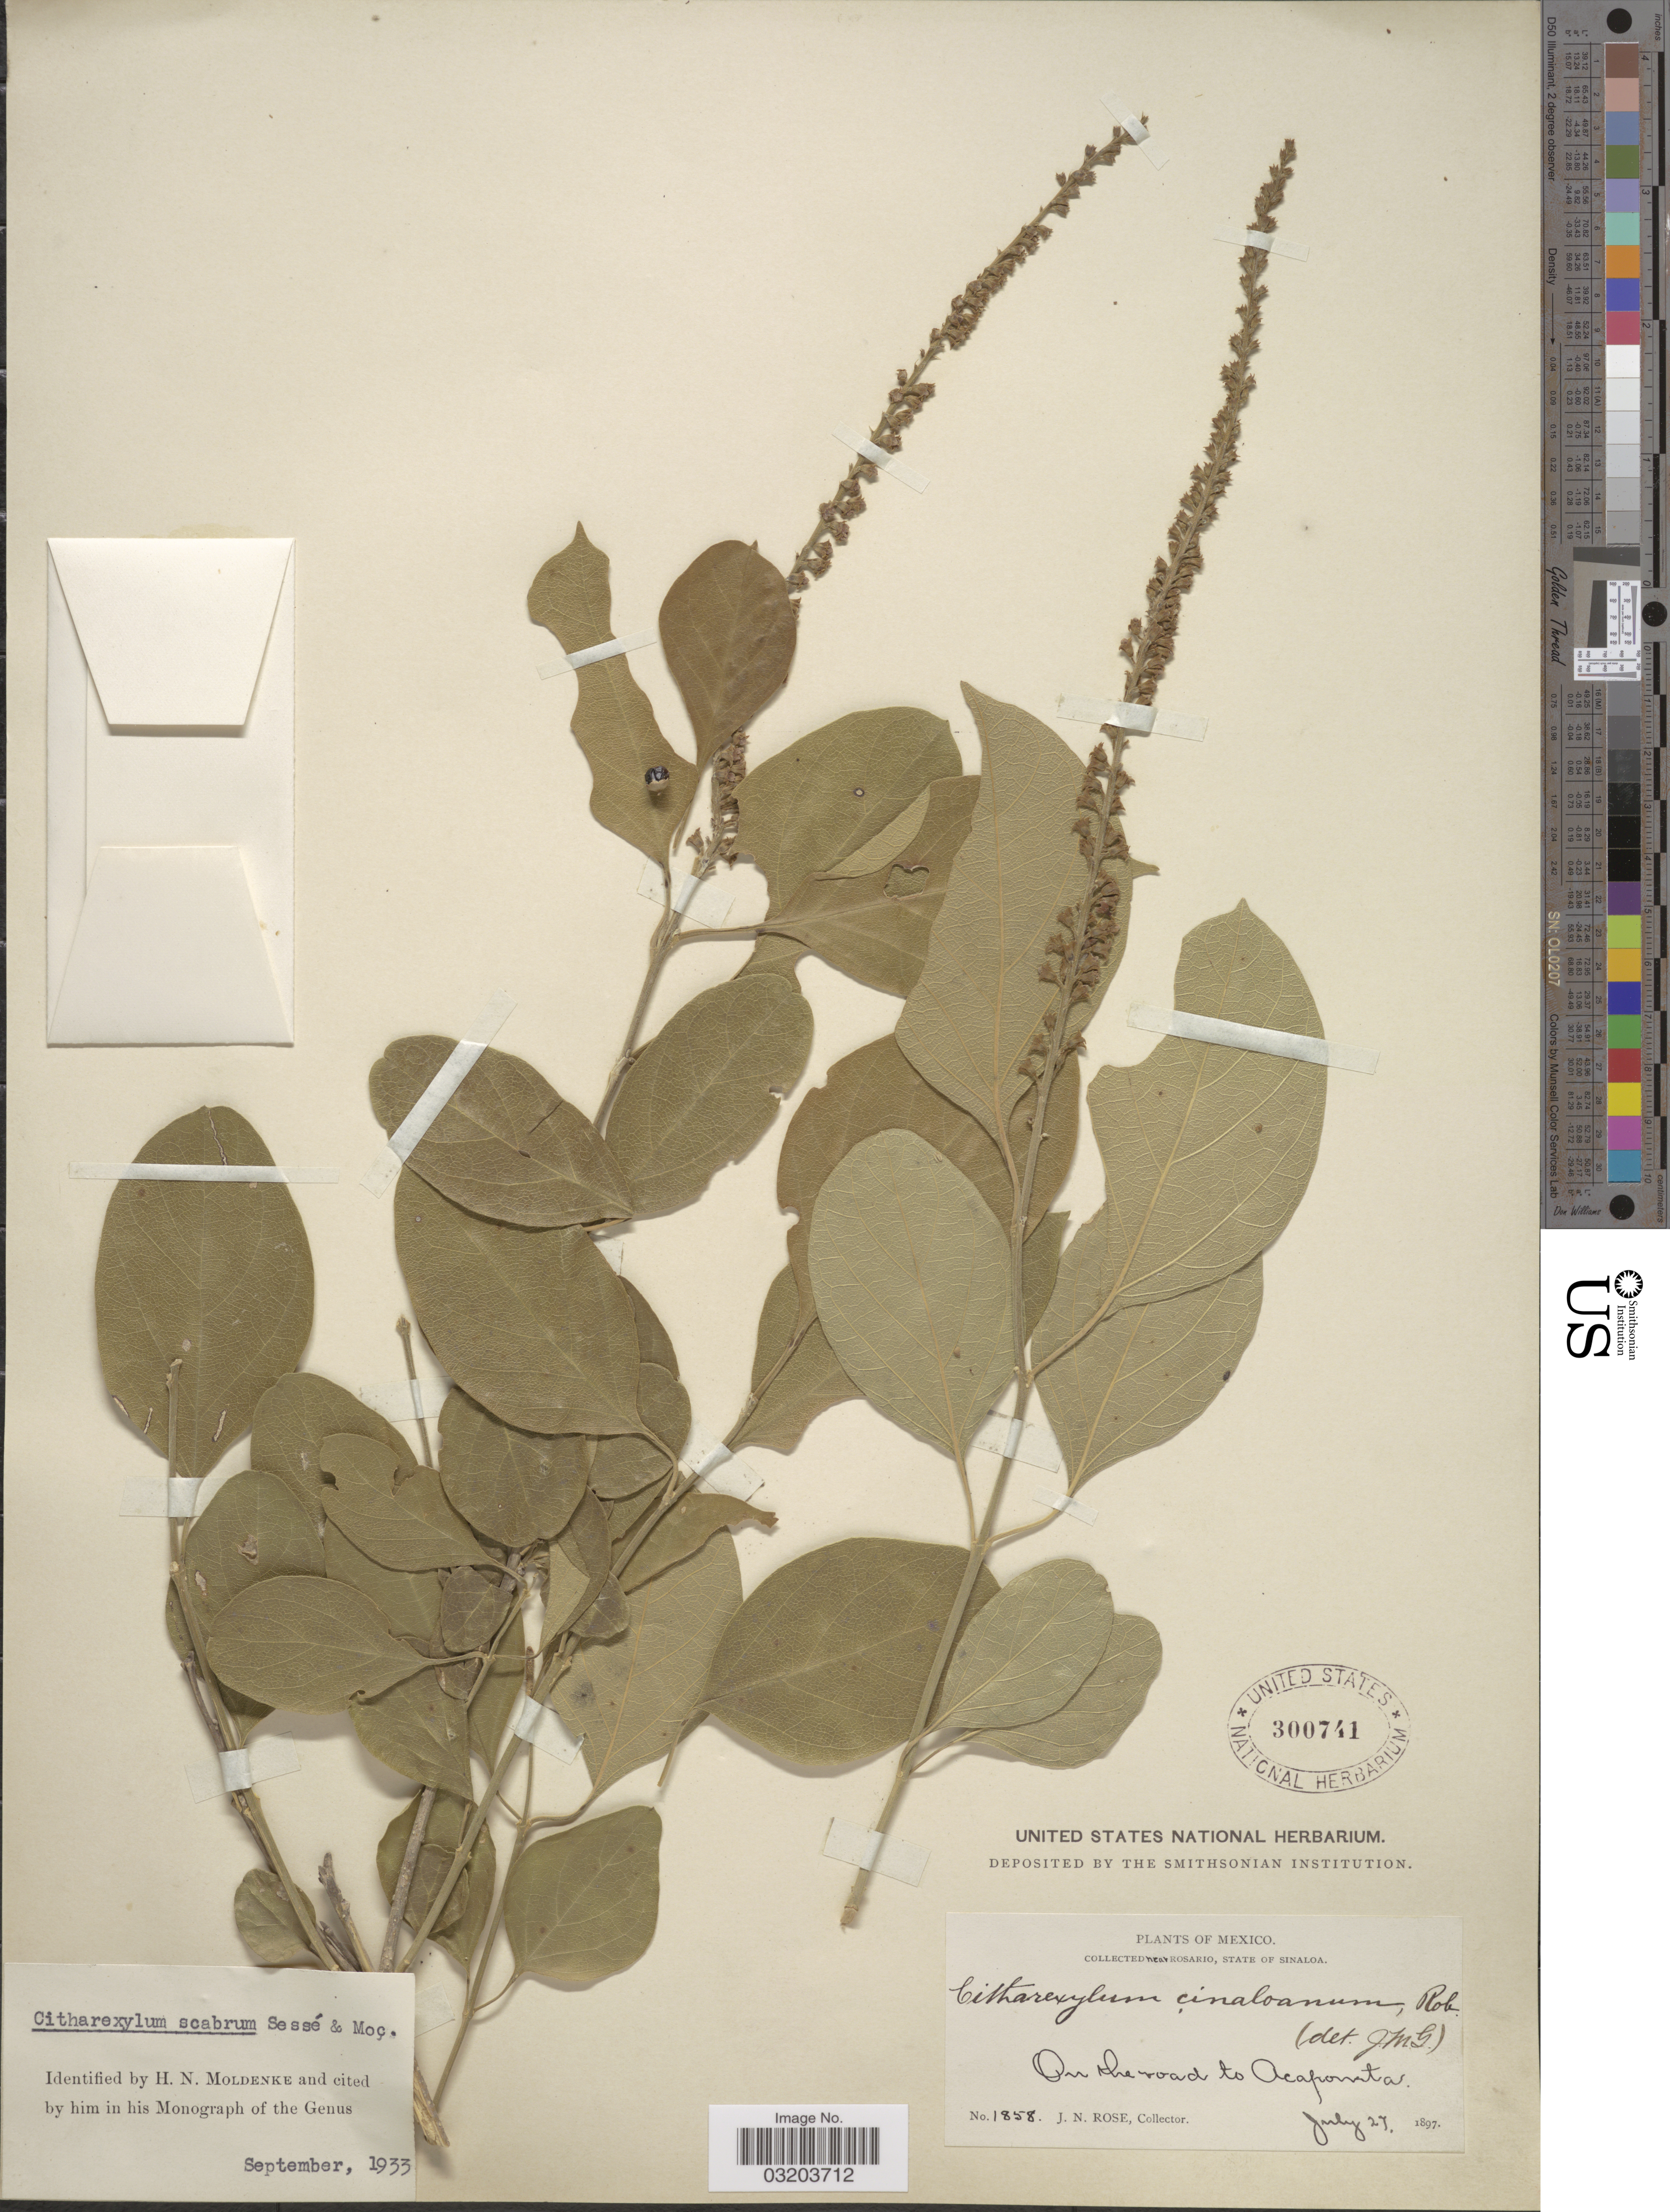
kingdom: Plantae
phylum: Tracheophyta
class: Magnoliopsida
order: Lamiales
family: Verbenaceae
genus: Citharexylum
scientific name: Citharexylum scabrum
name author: Moc. ex Sessé & D. Don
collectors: J. N. Rose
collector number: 1858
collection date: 1897-07-27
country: Mexico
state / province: Sinaloa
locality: Near Rosario. On the road to Acaponeta.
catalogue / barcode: US 300741